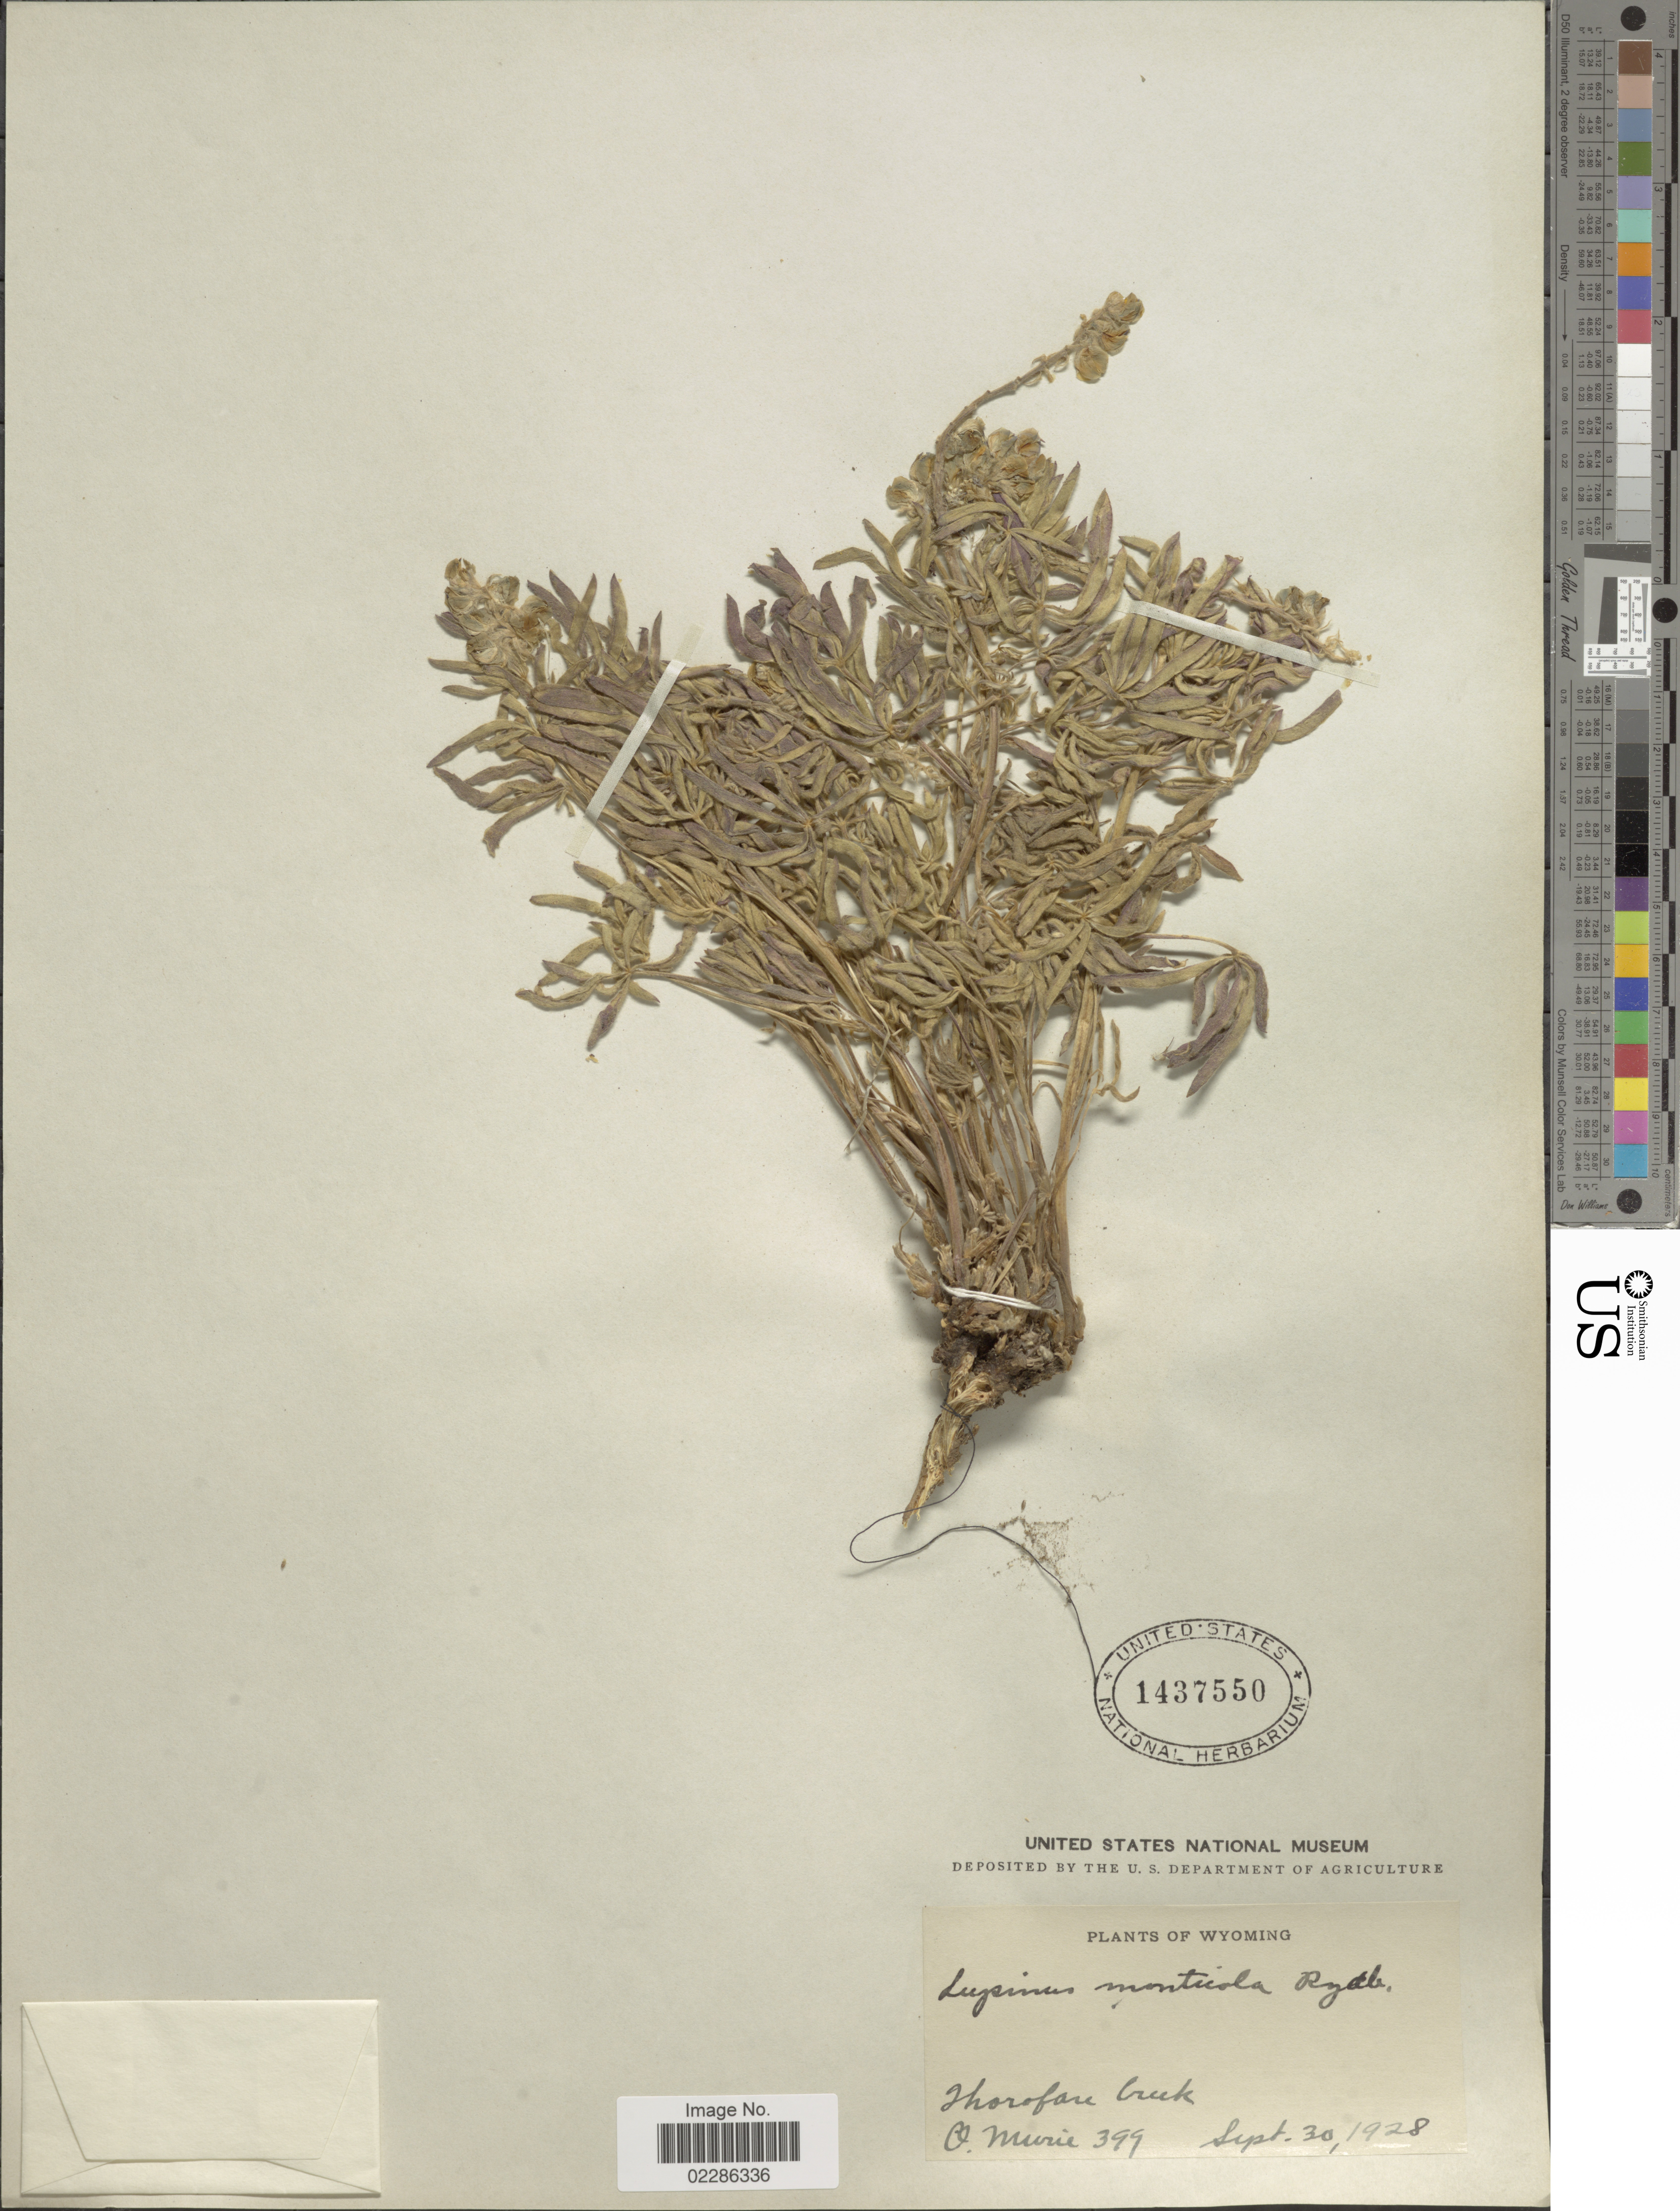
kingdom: Plantae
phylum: Tracheophyta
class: Magnoliopsida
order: Fabales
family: Fabaceae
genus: Lupinus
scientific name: Lupinus monticola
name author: Rydb.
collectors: O. Murie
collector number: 399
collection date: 1928-09-30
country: United States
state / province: Wyoming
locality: Thorofare Creek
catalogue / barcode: US 1437550